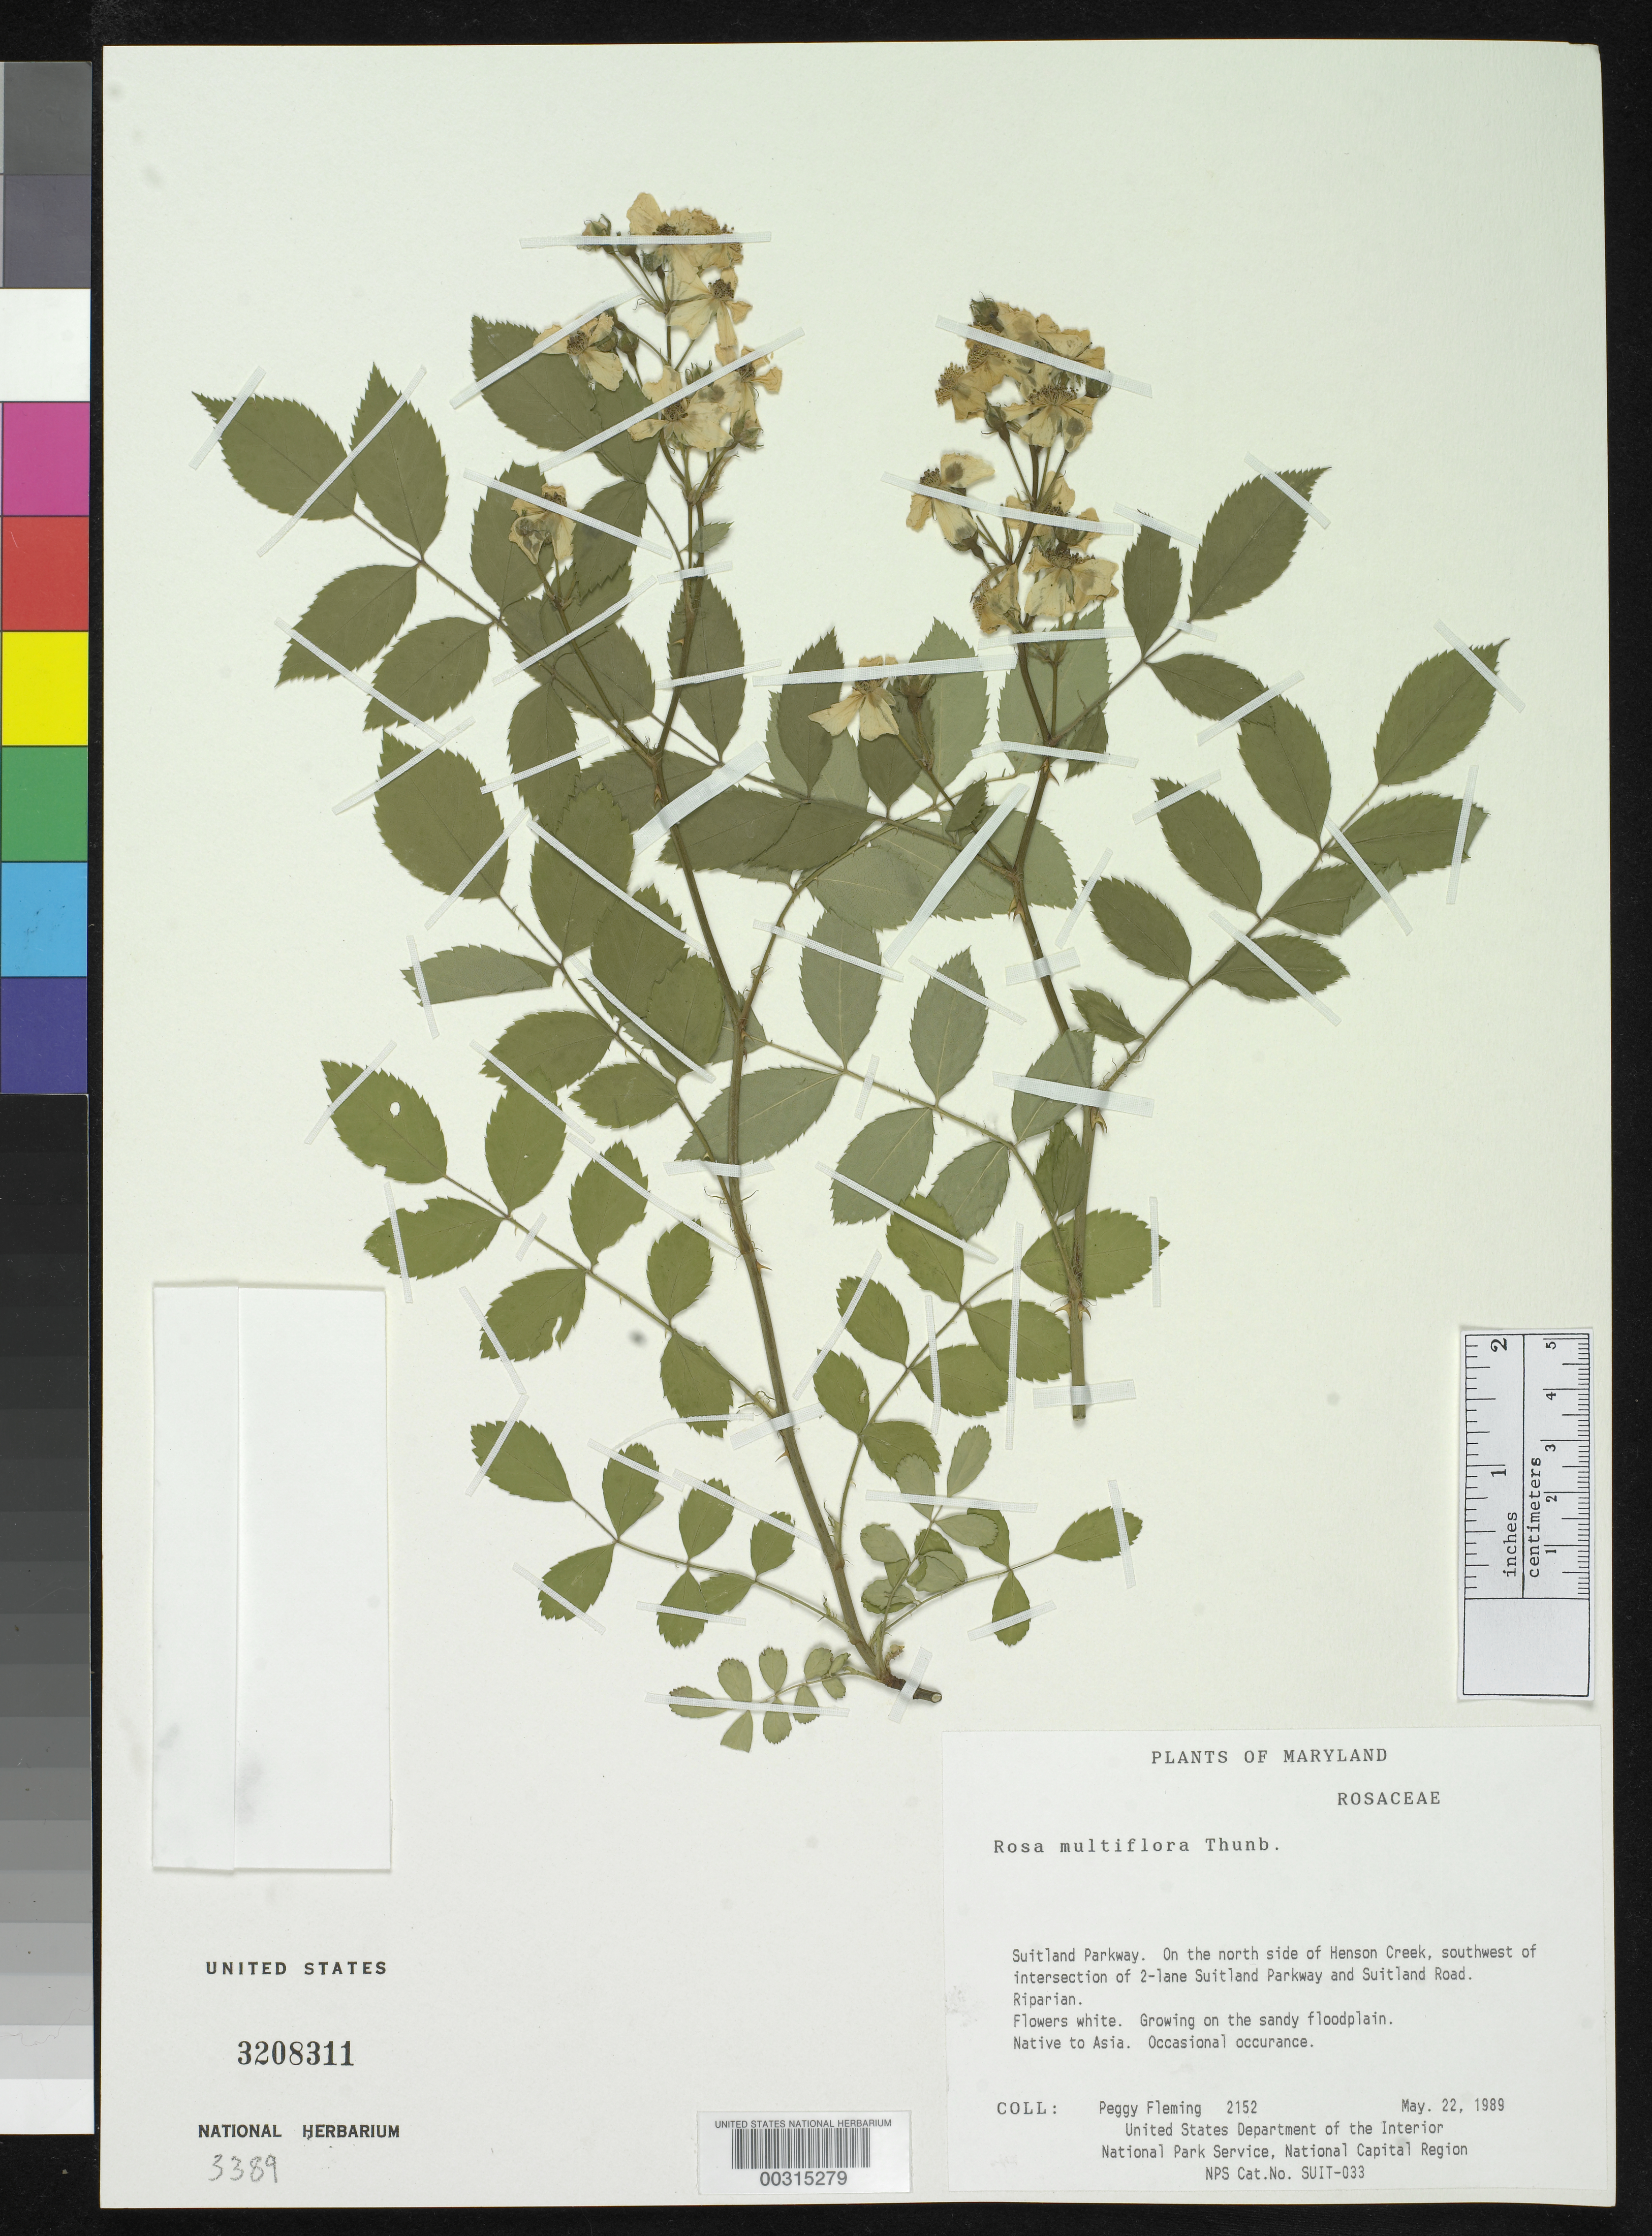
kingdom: Plantae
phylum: Tracheophyta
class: Magnoliopsida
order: Rosales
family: Rosaceae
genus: Rosa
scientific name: Rosa multiflora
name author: Thunb.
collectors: P. Fleming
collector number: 2152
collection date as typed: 22 May 1989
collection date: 1989-05-22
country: United States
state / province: Maryland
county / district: Prince George's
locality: Suitland Parkway, N of Henson Creek SW of intersection of Suitland Parkway and Suitland Road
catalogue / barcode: US 3208311